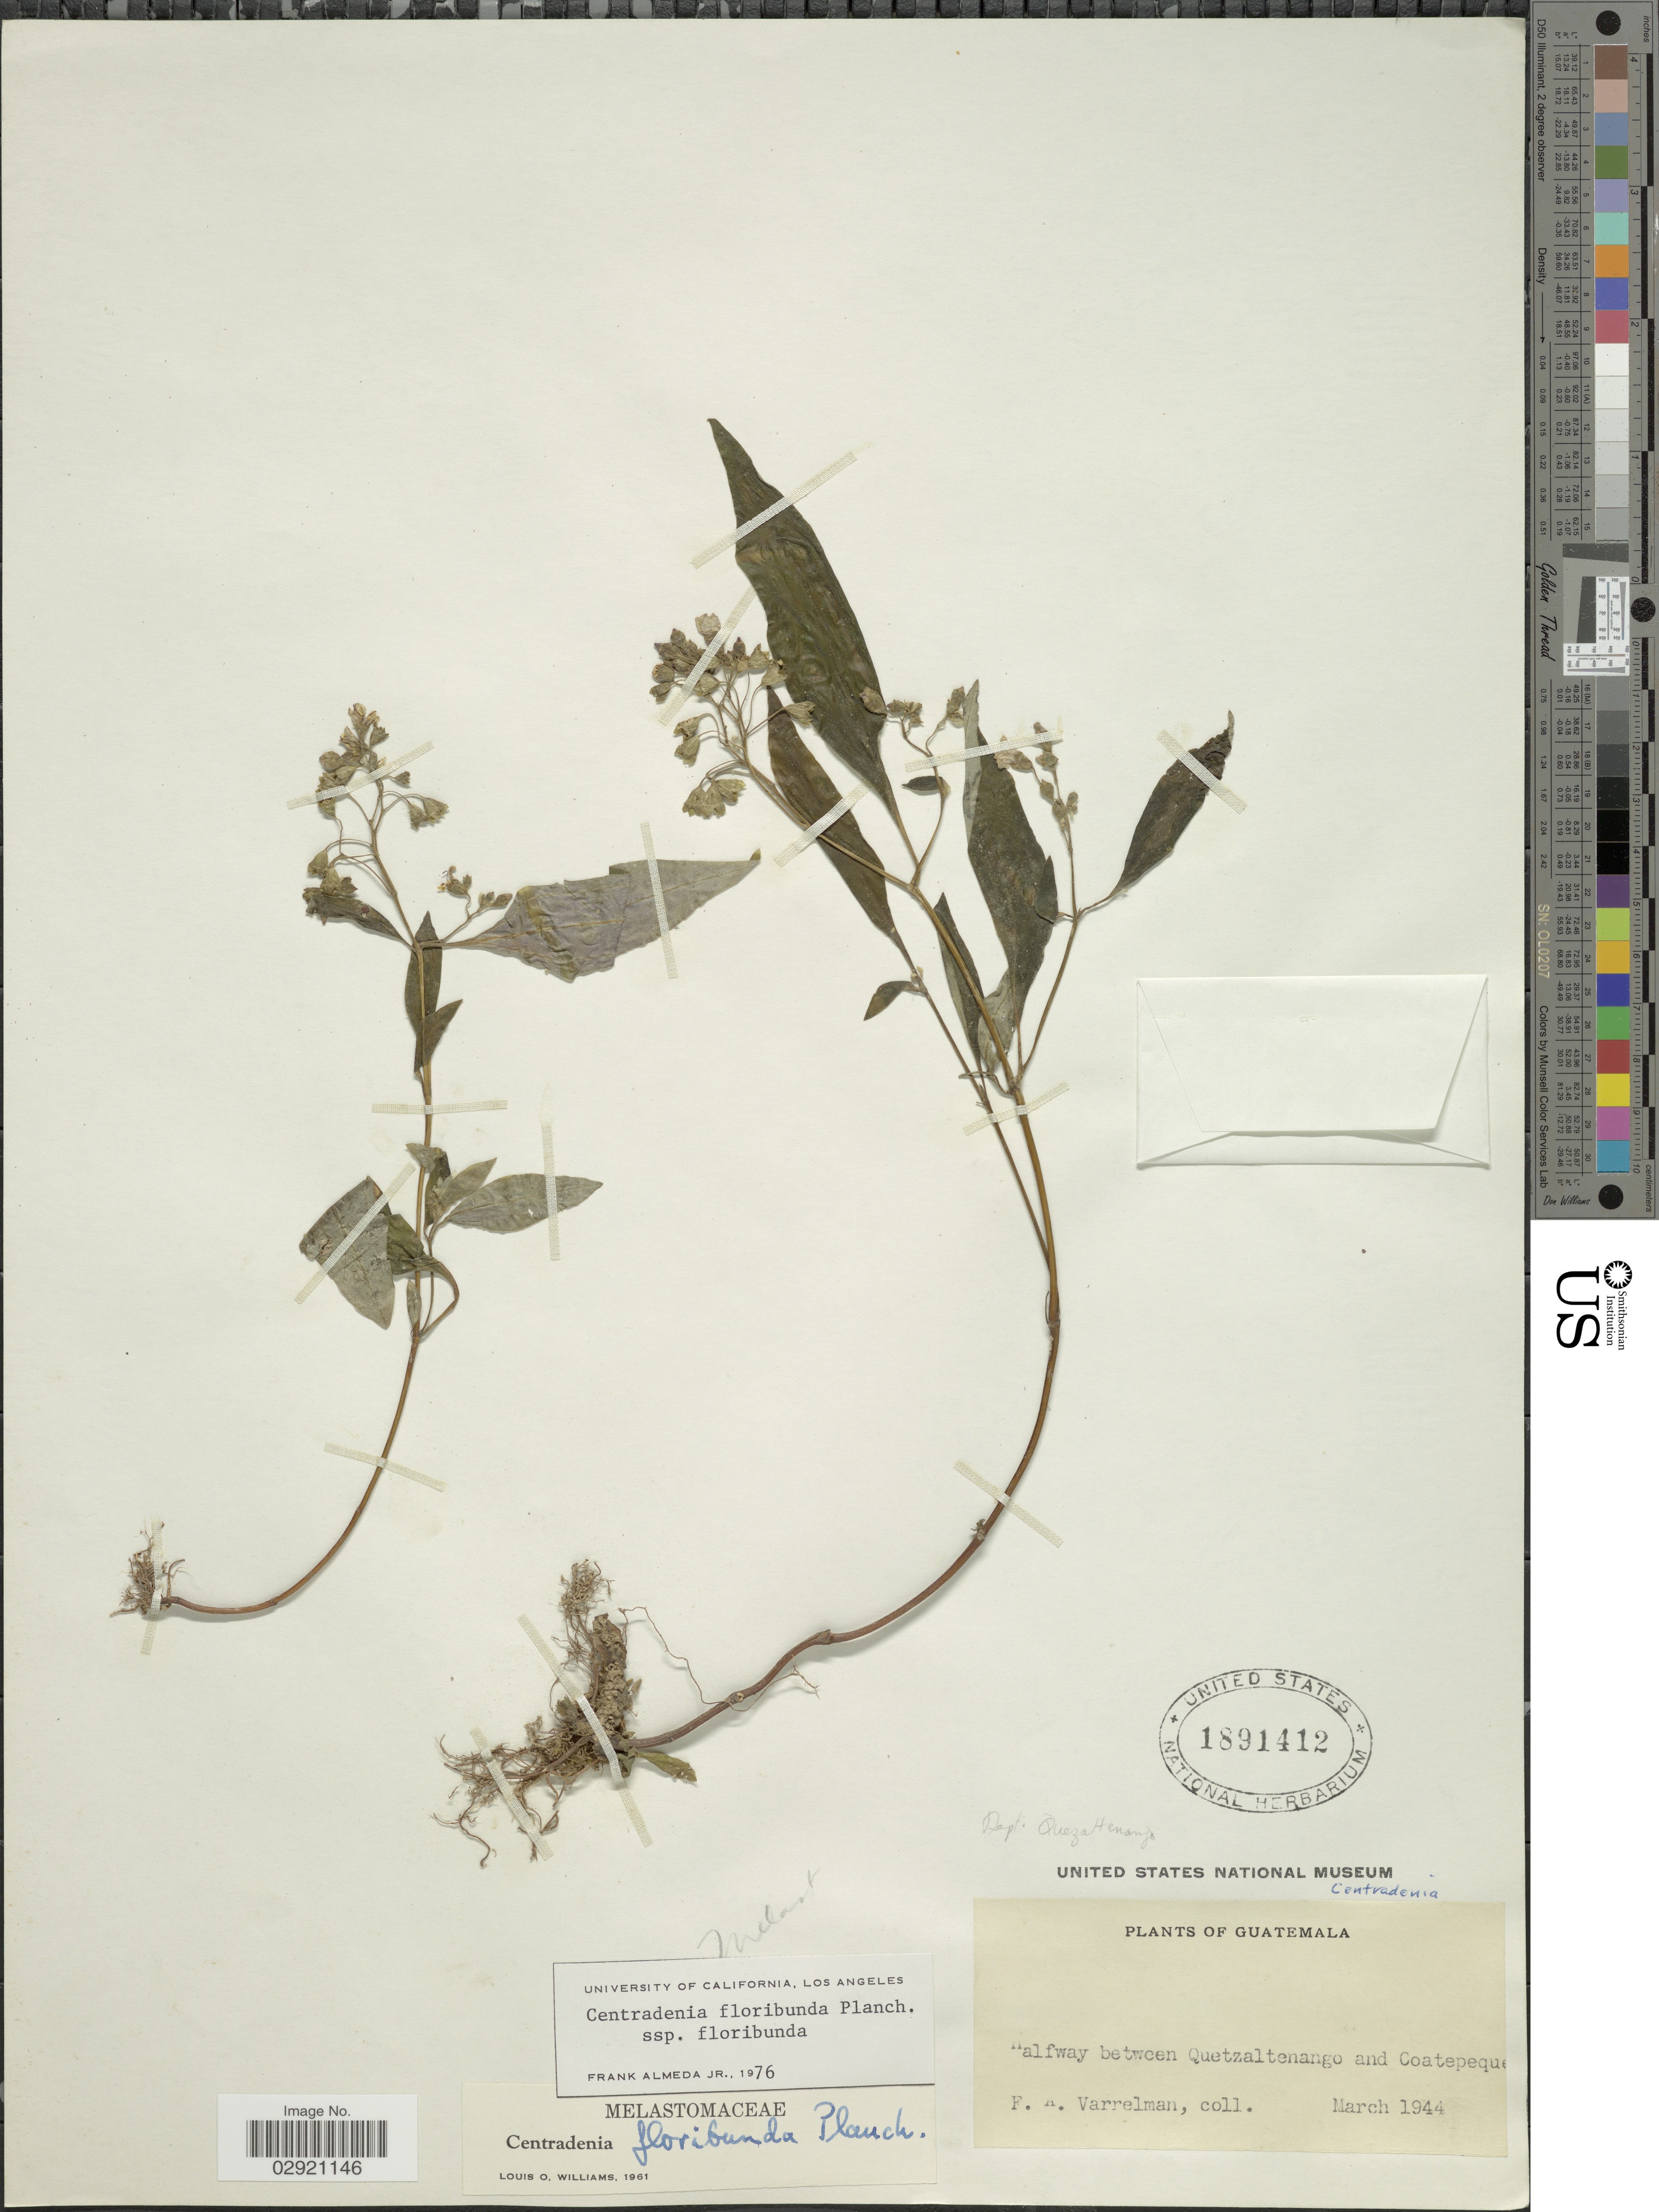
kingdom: Plantae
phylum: Tracheophyta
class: Magnoliopsida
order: Myrtales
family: Melastomataceae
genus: Centradenia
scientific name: Centradenia floribunda subsp. floribunda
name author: Planch.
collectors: F. Varrelman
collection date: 1944-03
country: Guatemala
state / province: Quetzaltenango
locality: Dept. Quezaltenango. Halfway between Quetzaltenango and Coatepeque.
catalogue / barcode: US 1891412